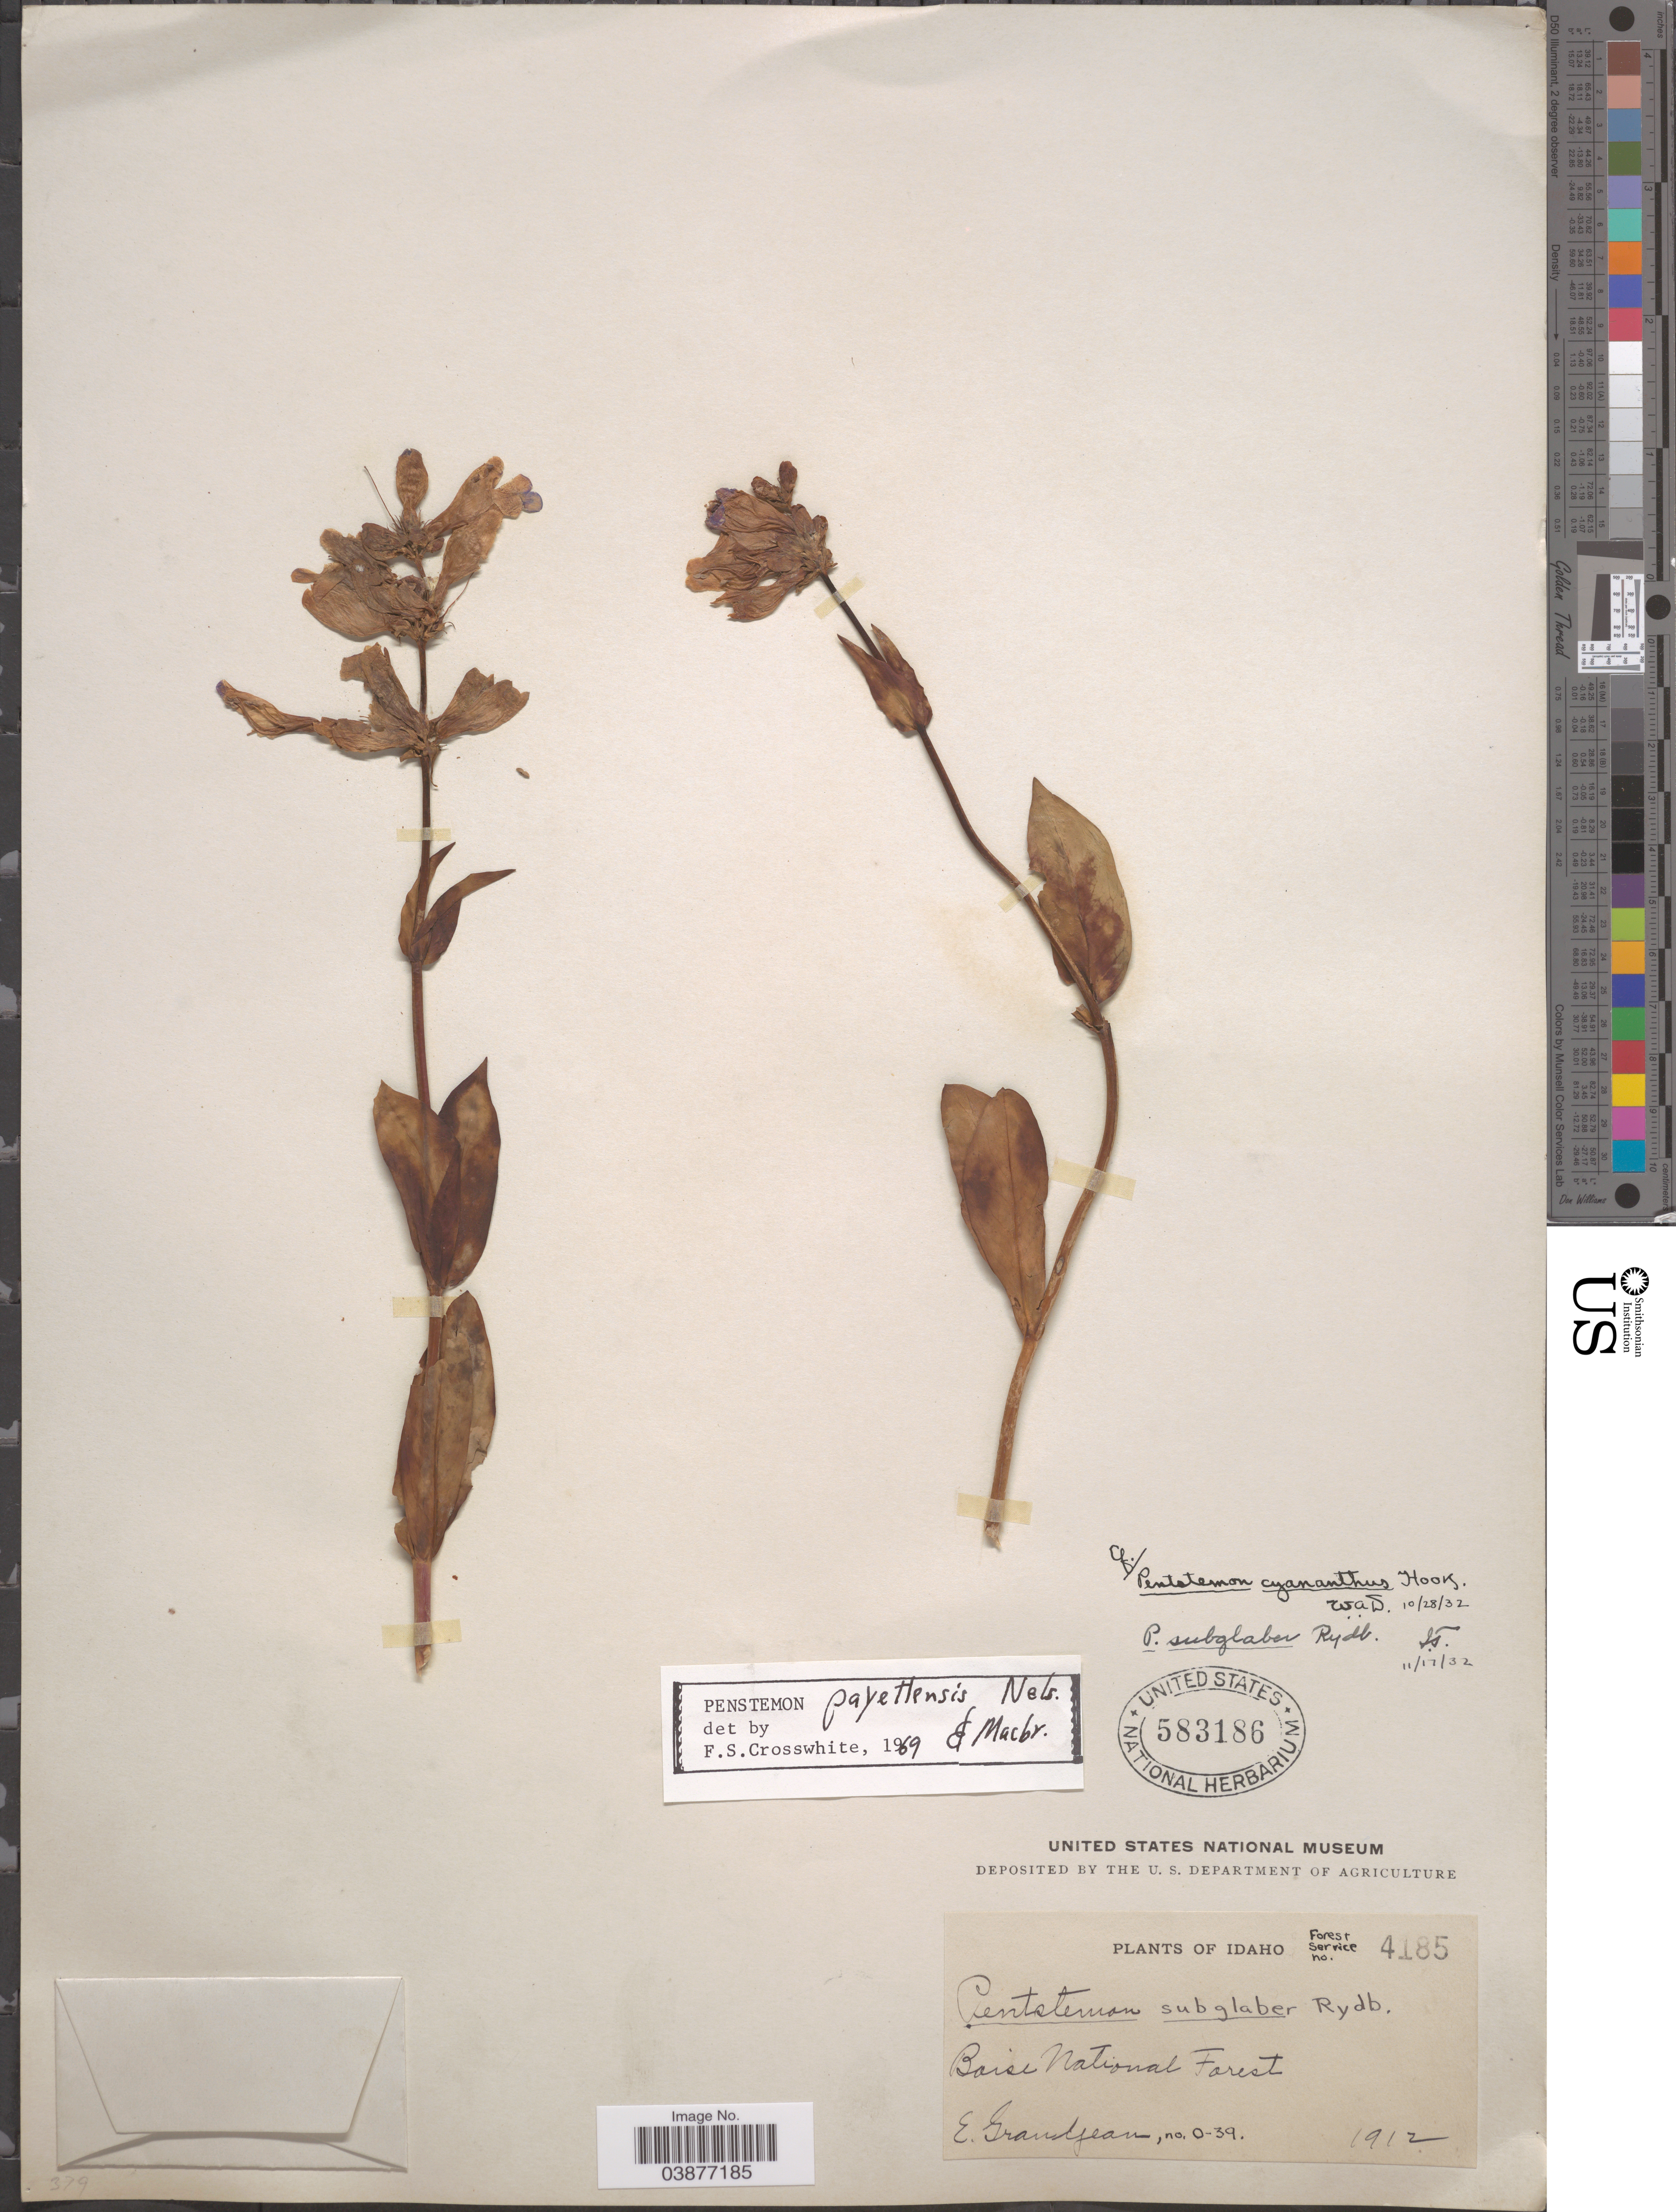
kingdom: Plantae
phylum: Tracheophyta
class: Magnoliopsida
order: Lamiales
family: Plantaginaceae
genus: Penstemon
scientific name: Penstemon payettensis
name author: J.F. Macbr. & A. Nelson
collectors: E. Grandjean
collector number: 0-39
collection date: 1912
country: United States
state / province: Idaho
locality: Baise National Forest.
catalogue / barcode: US 583186